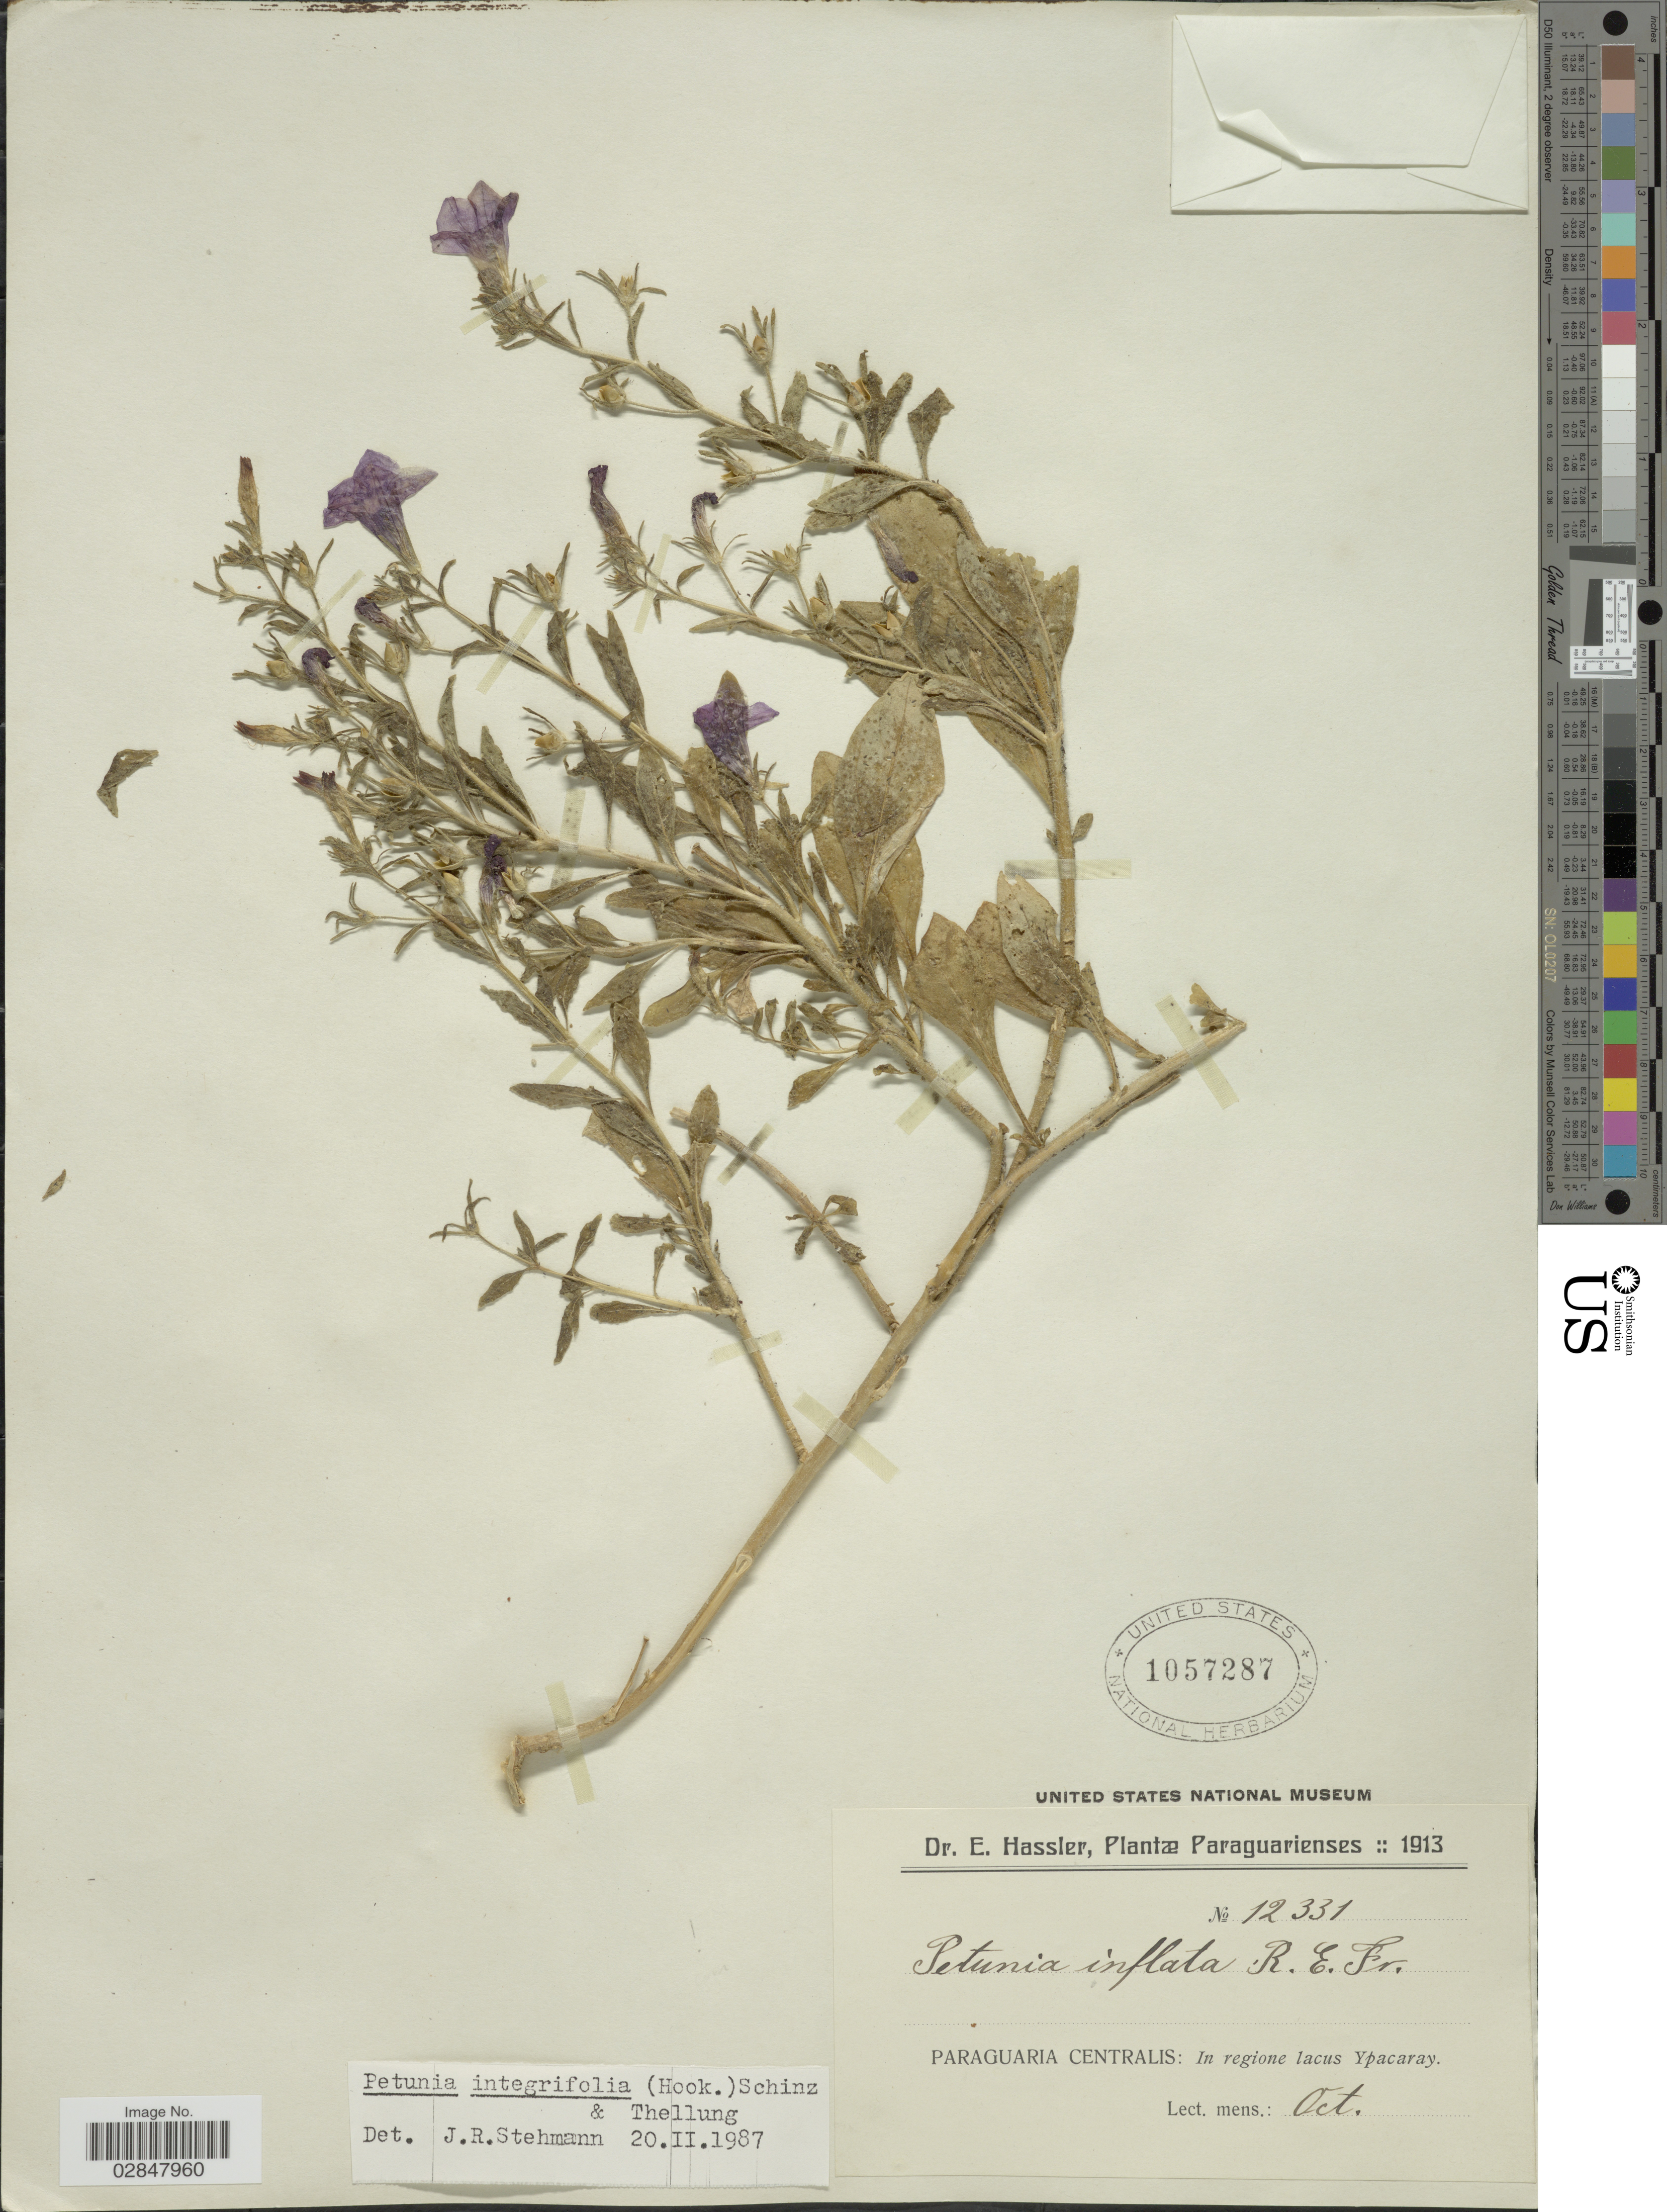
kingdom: Plantae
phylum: Tracheophyta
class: Magnoliopsida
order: Solanales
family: Solanaceae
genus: Petunia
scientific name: Petunia integrifolia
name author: (Hook.) Schinz & Thell.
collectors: E. Hassler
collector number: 12331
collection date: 1913-10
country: Paraguay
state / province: Paraguari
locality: Paraguaria Centralis, in regione lacus Ypacaray.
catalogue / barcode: US 1057287